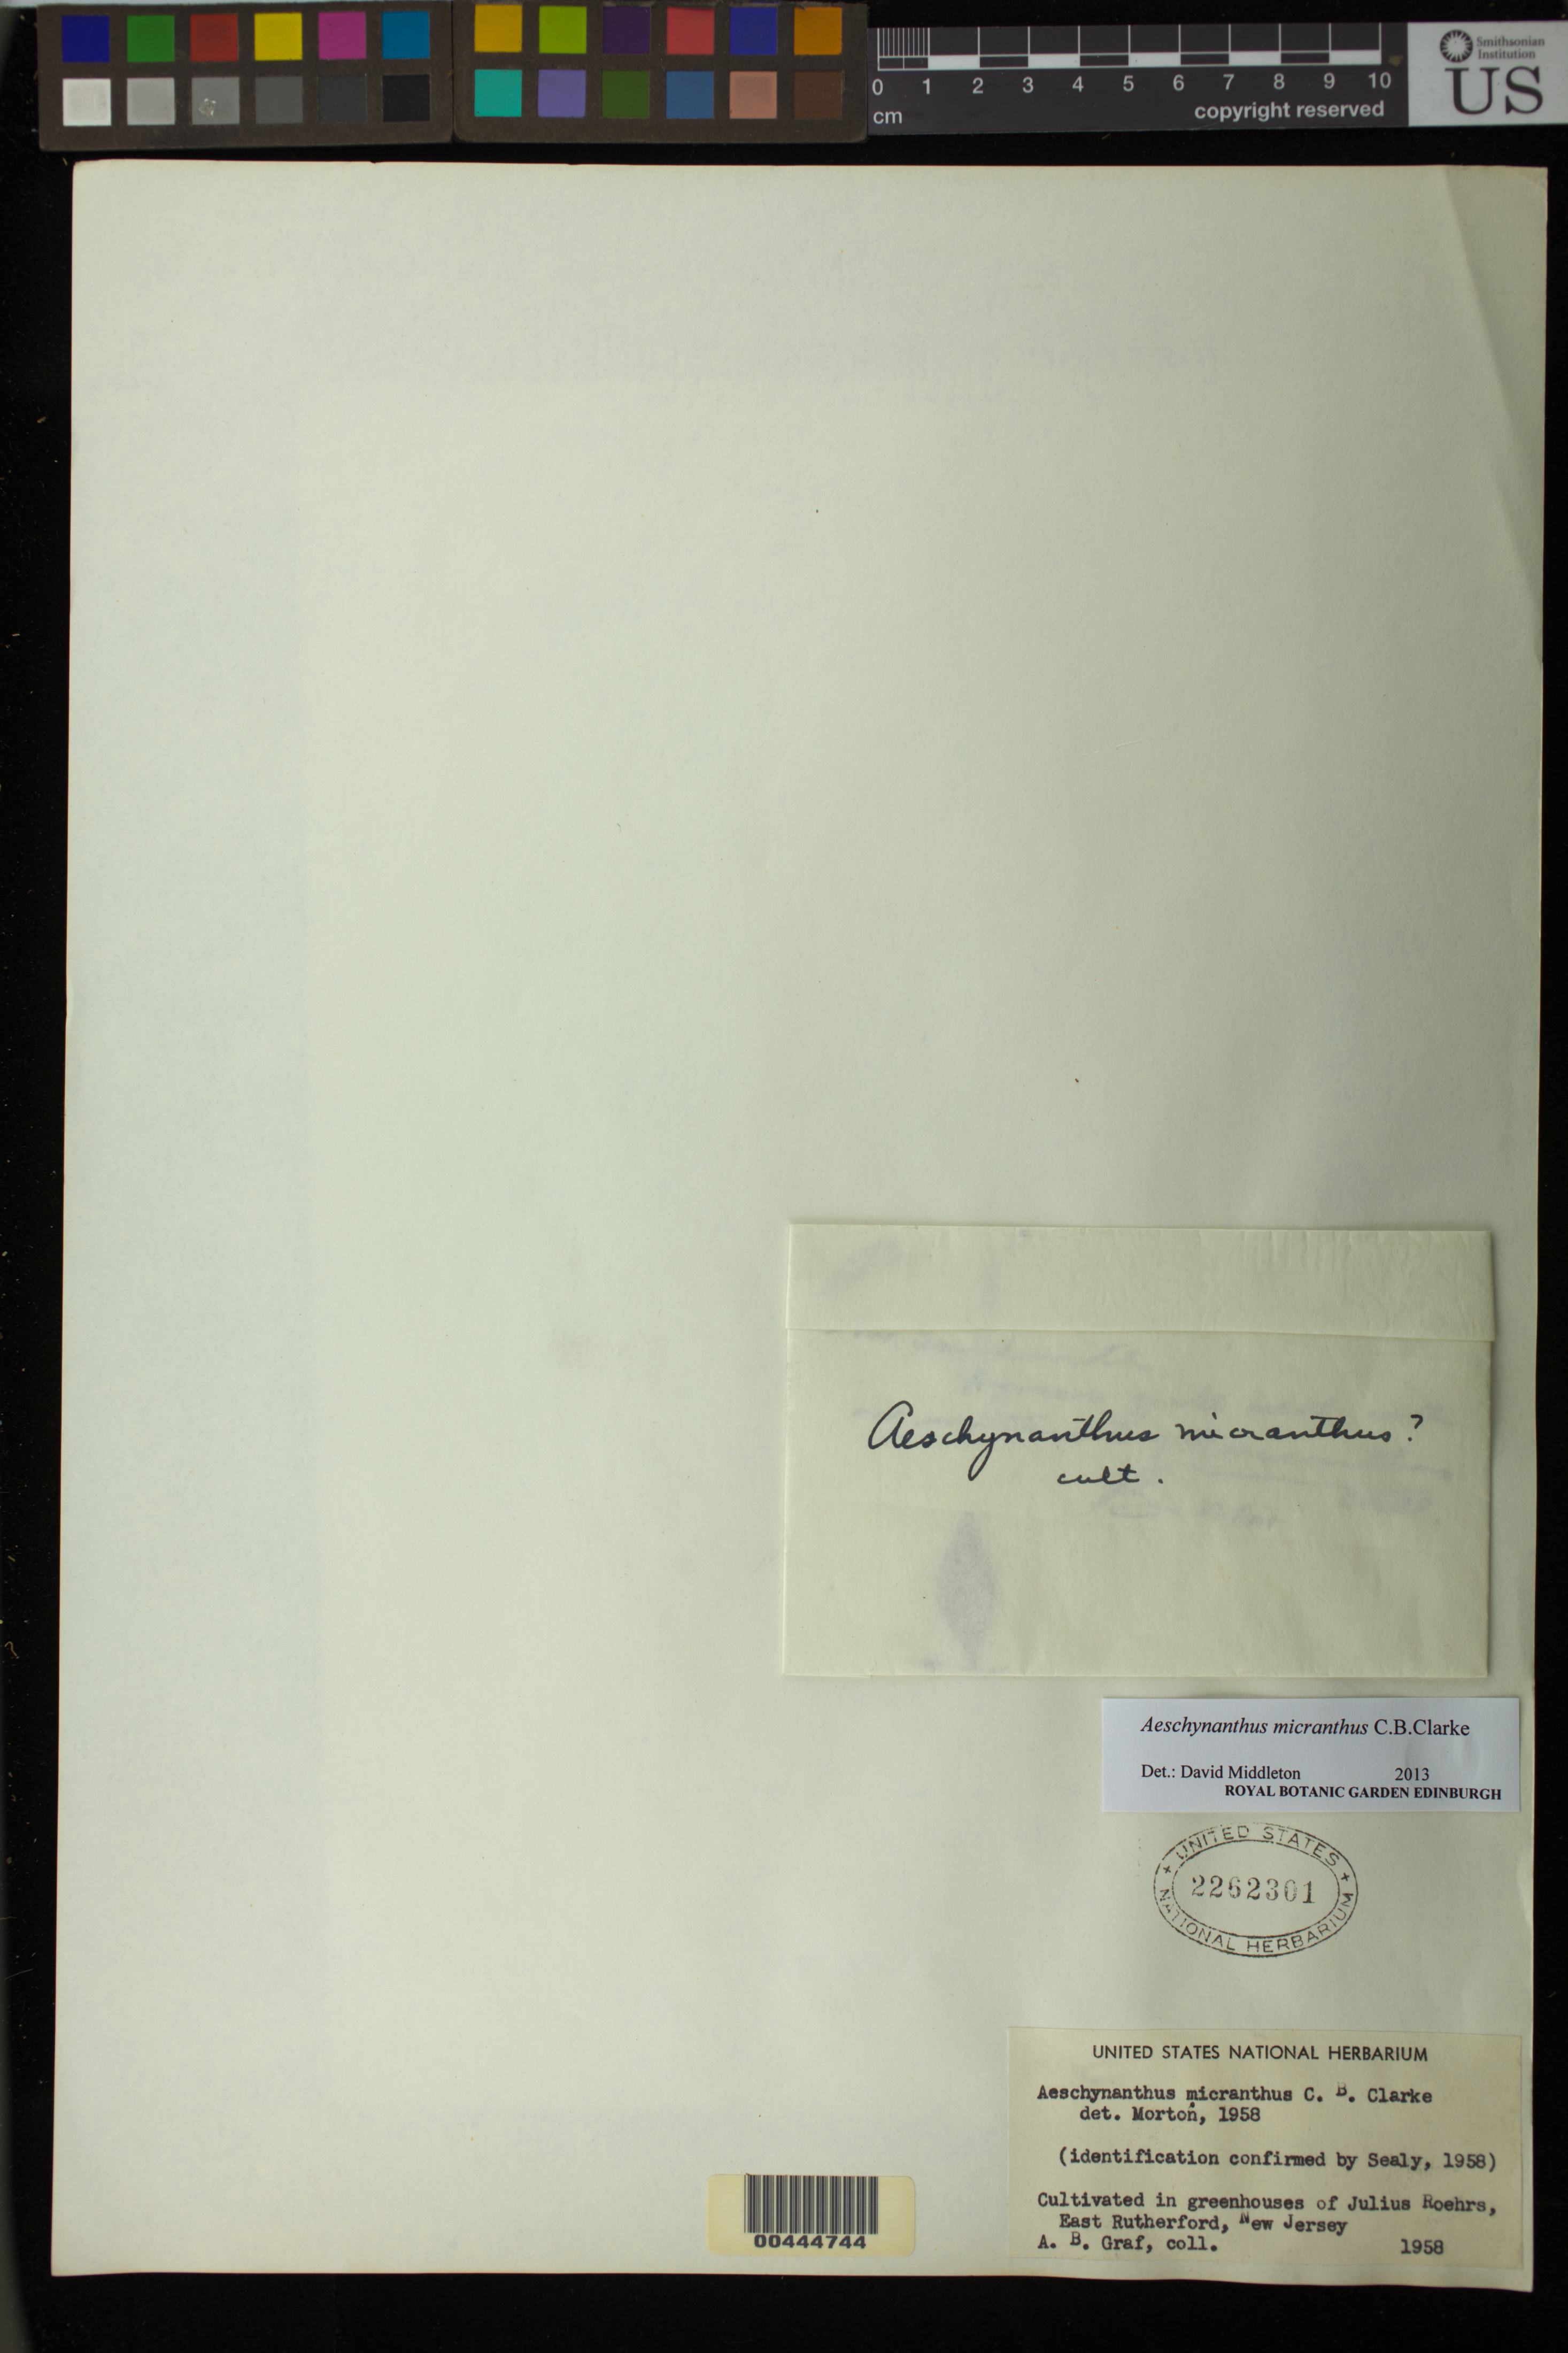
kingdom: Plantae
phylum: Tracheophyta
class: Magnoliopsida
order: Lamiales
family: Gesneriaceae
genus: Aeschynanthus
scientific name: Aeschynanthus micranthus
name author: C.B. Clarke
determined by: Middleton, D. J.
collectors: A. Graf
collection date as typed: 1958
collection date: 1958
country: United States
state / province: New Jersey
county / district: Bergen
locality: U.S.A., New Jersey, East Rutherford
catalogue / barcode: US 2262301